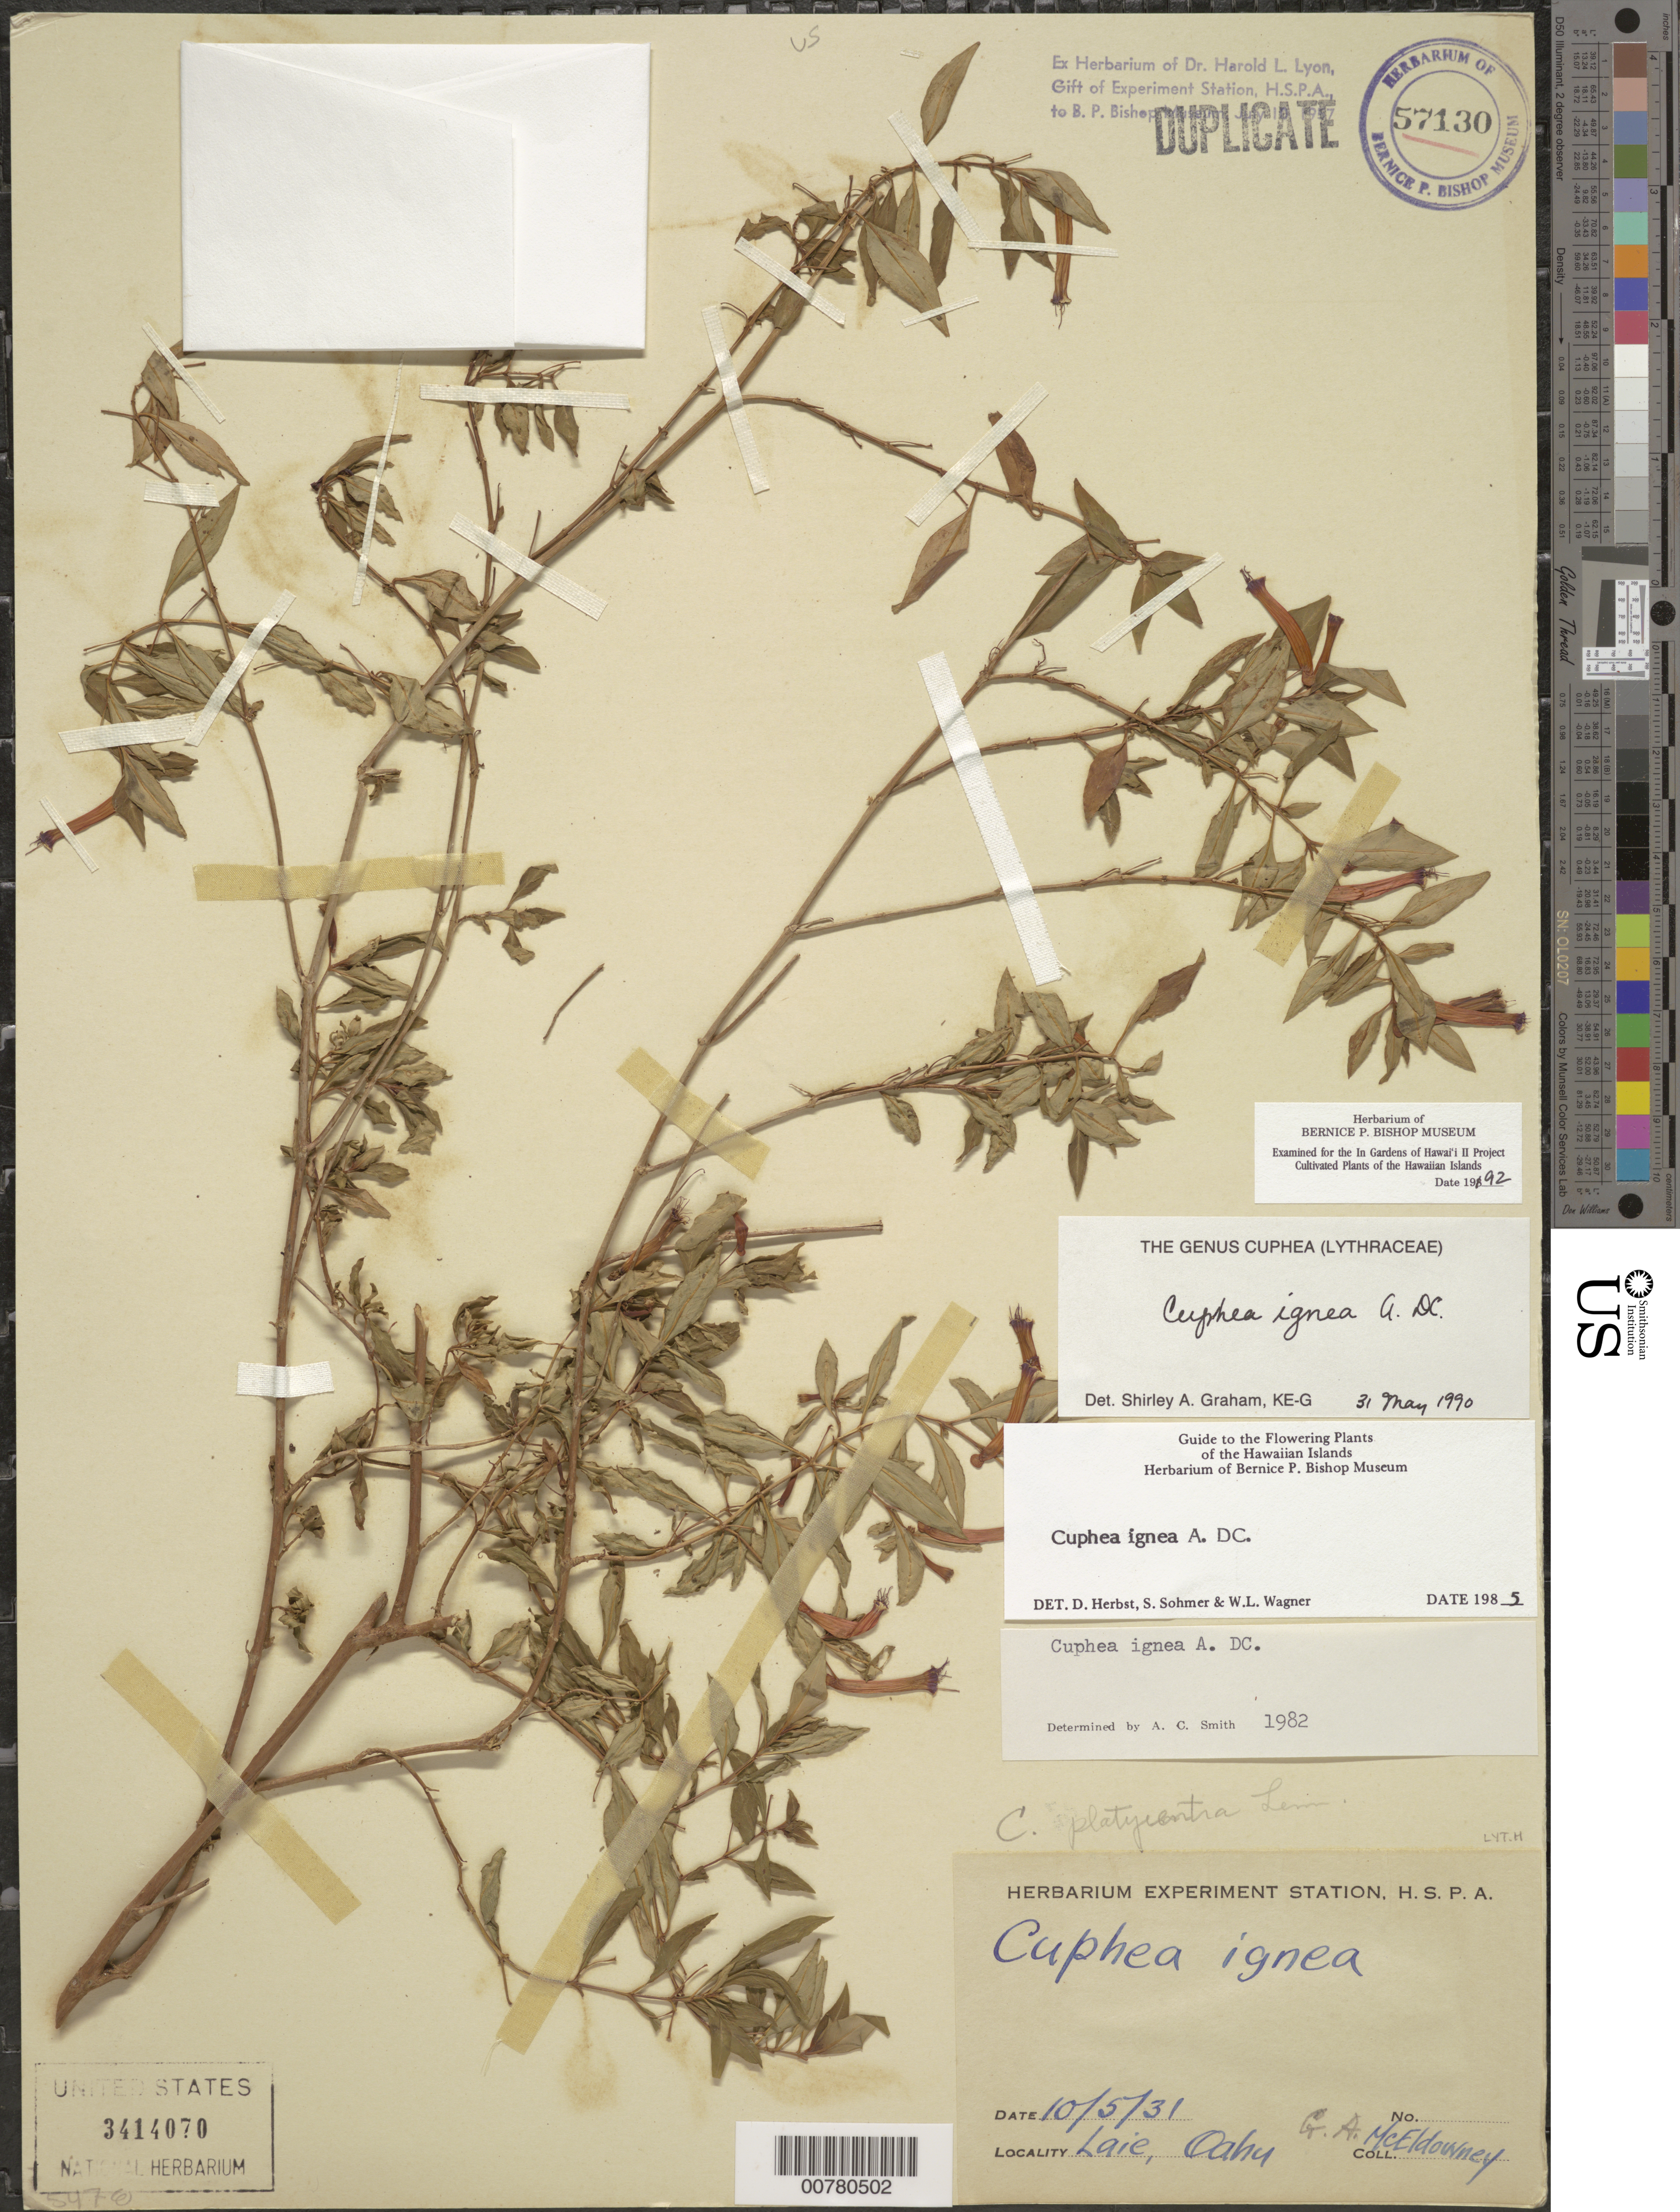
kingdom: Plantae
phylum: Tracheophyta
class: Magnoliopsida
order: Myrtales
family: Lythraceae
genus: Cuphea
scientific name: Cuphea ignea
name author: A. DC.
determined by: Graham, Shirley Ann Tousch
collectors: G. McEldowney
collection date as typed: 5 Oct 1931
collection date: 1931-10-05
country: United States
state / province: Hawaii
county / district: Honolulu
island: Oahu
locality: Laie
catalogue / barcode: US 3414070